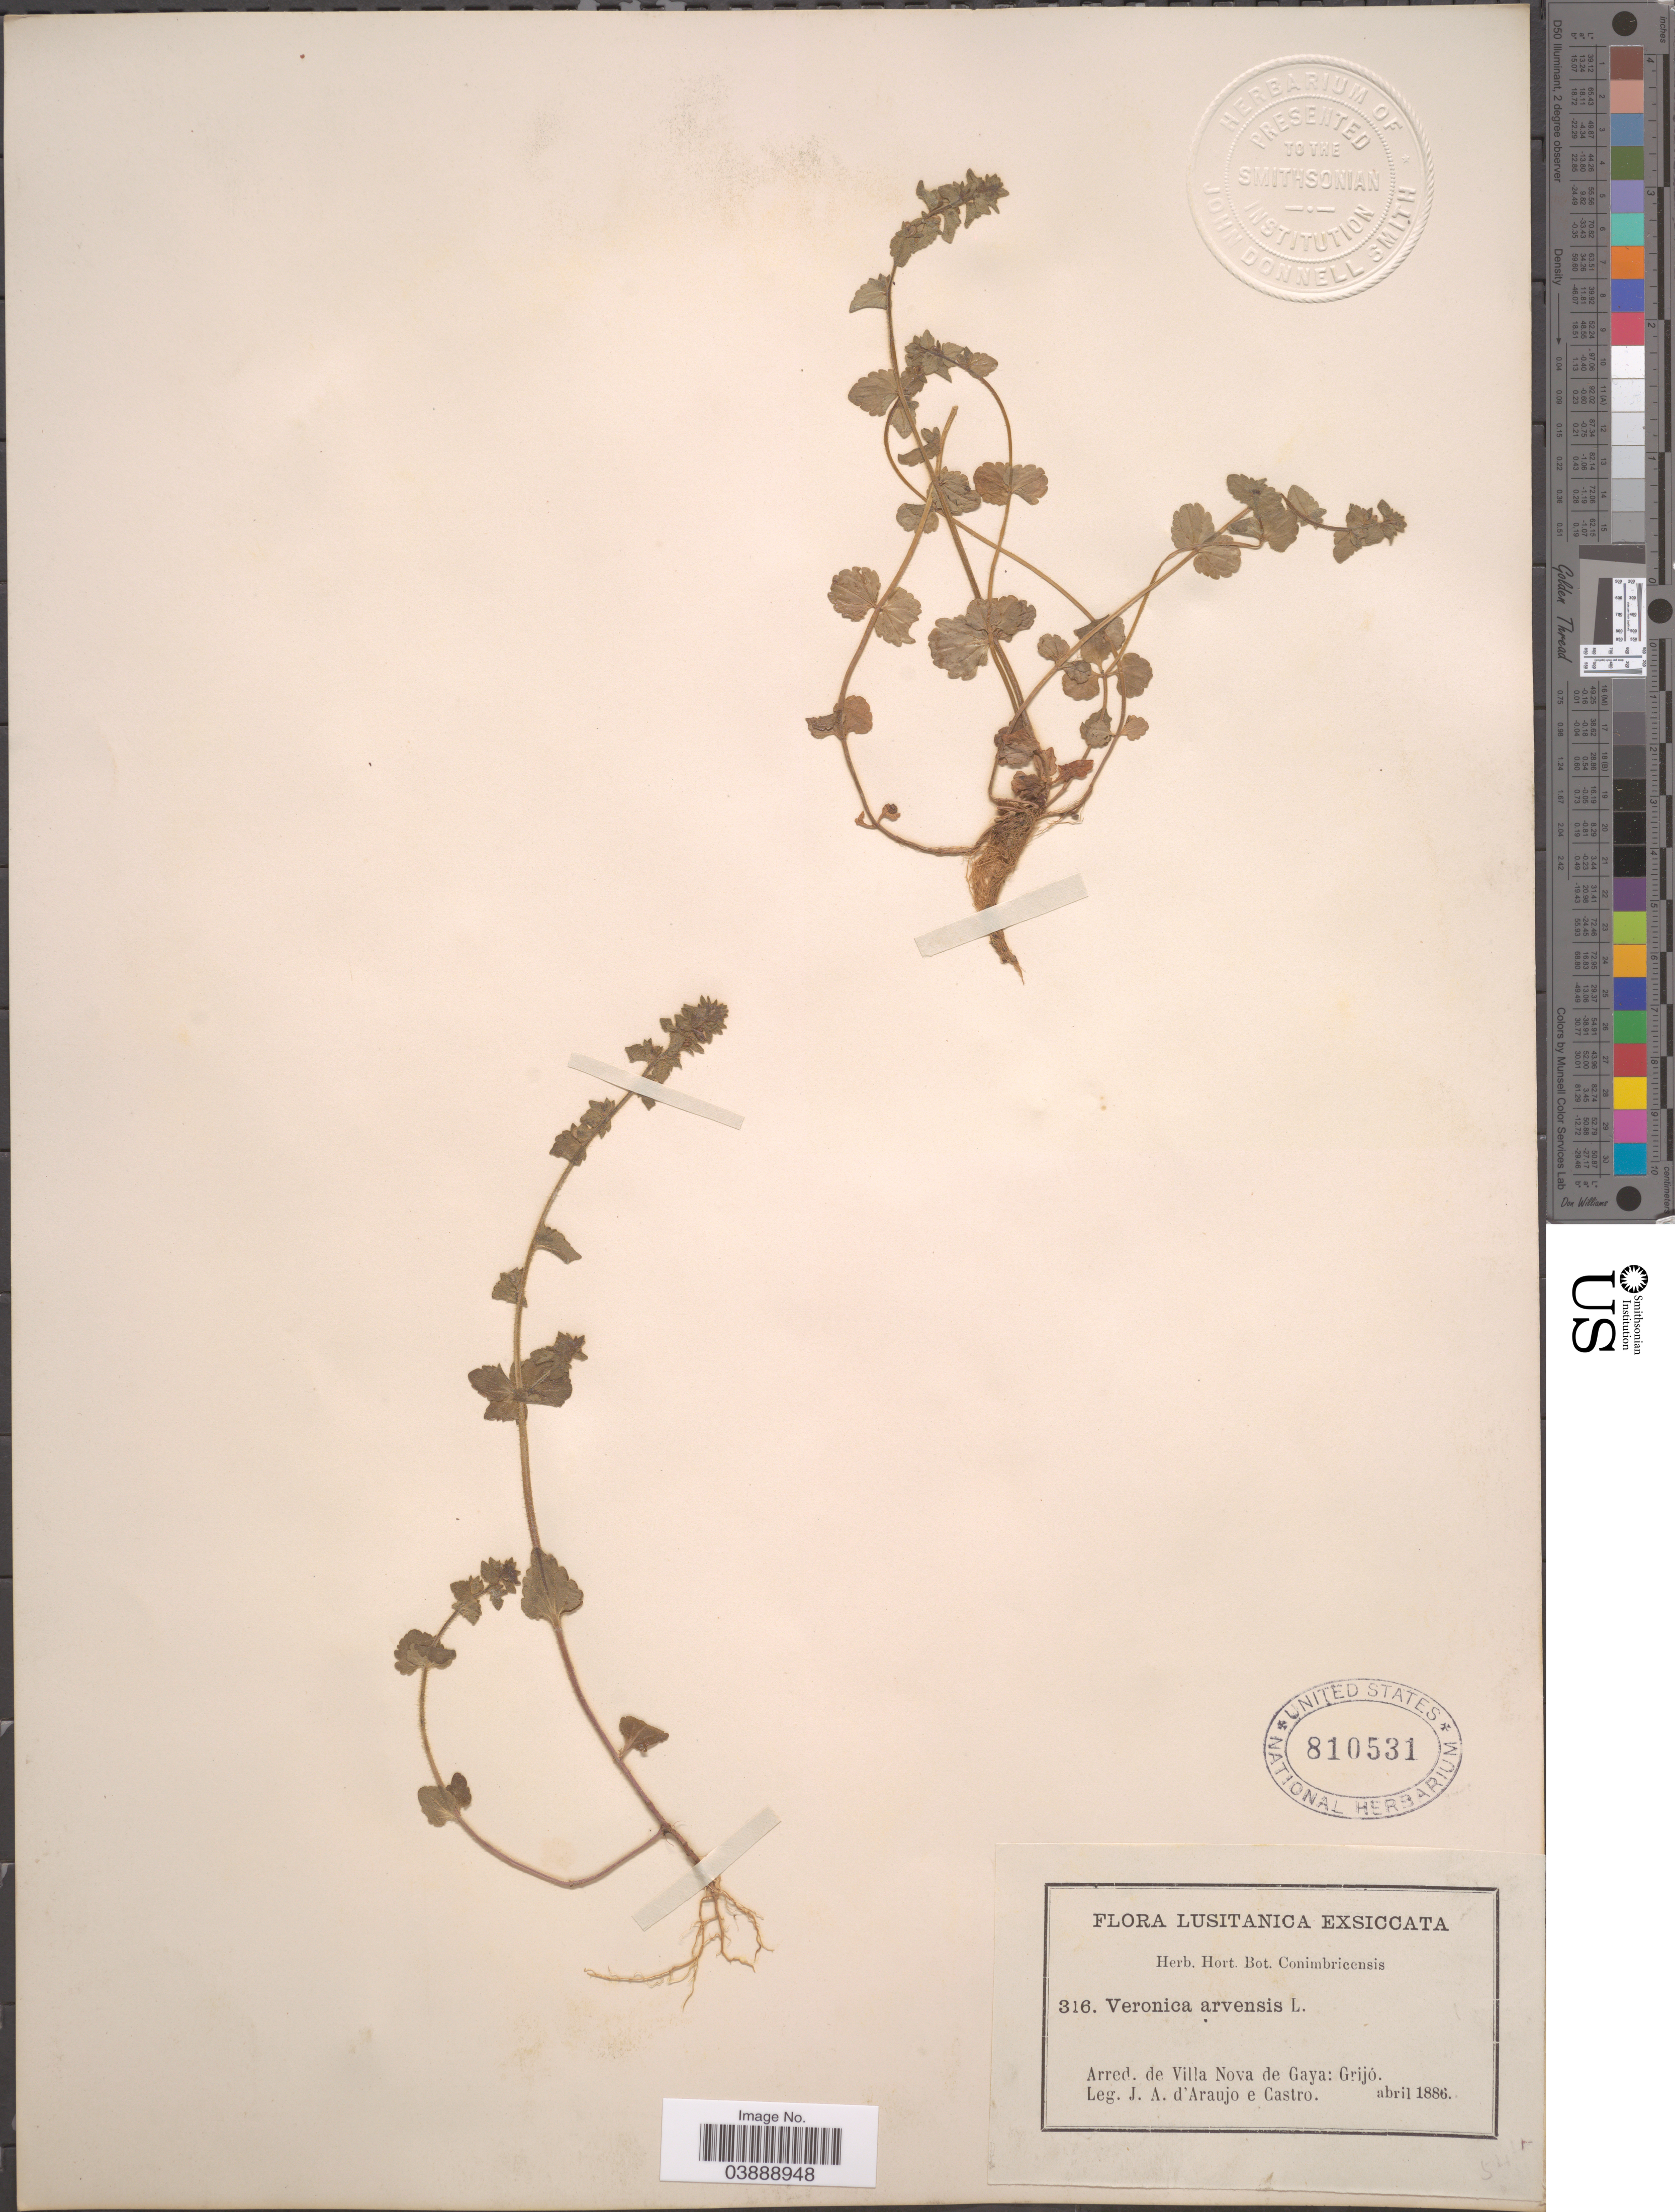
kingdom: Plantae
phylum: Tracheophyta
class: Magnoliopsida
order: Lamiales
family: Plantaginaceae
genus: Veronica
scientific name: Veronica arvensis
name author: L.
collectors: J. Araújo & -. Castro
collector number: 316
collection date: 1886-04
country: Portugal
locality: Lusitanica. Arred. de Villa Nova de Gaya: Grijó.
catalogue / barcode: US 810531